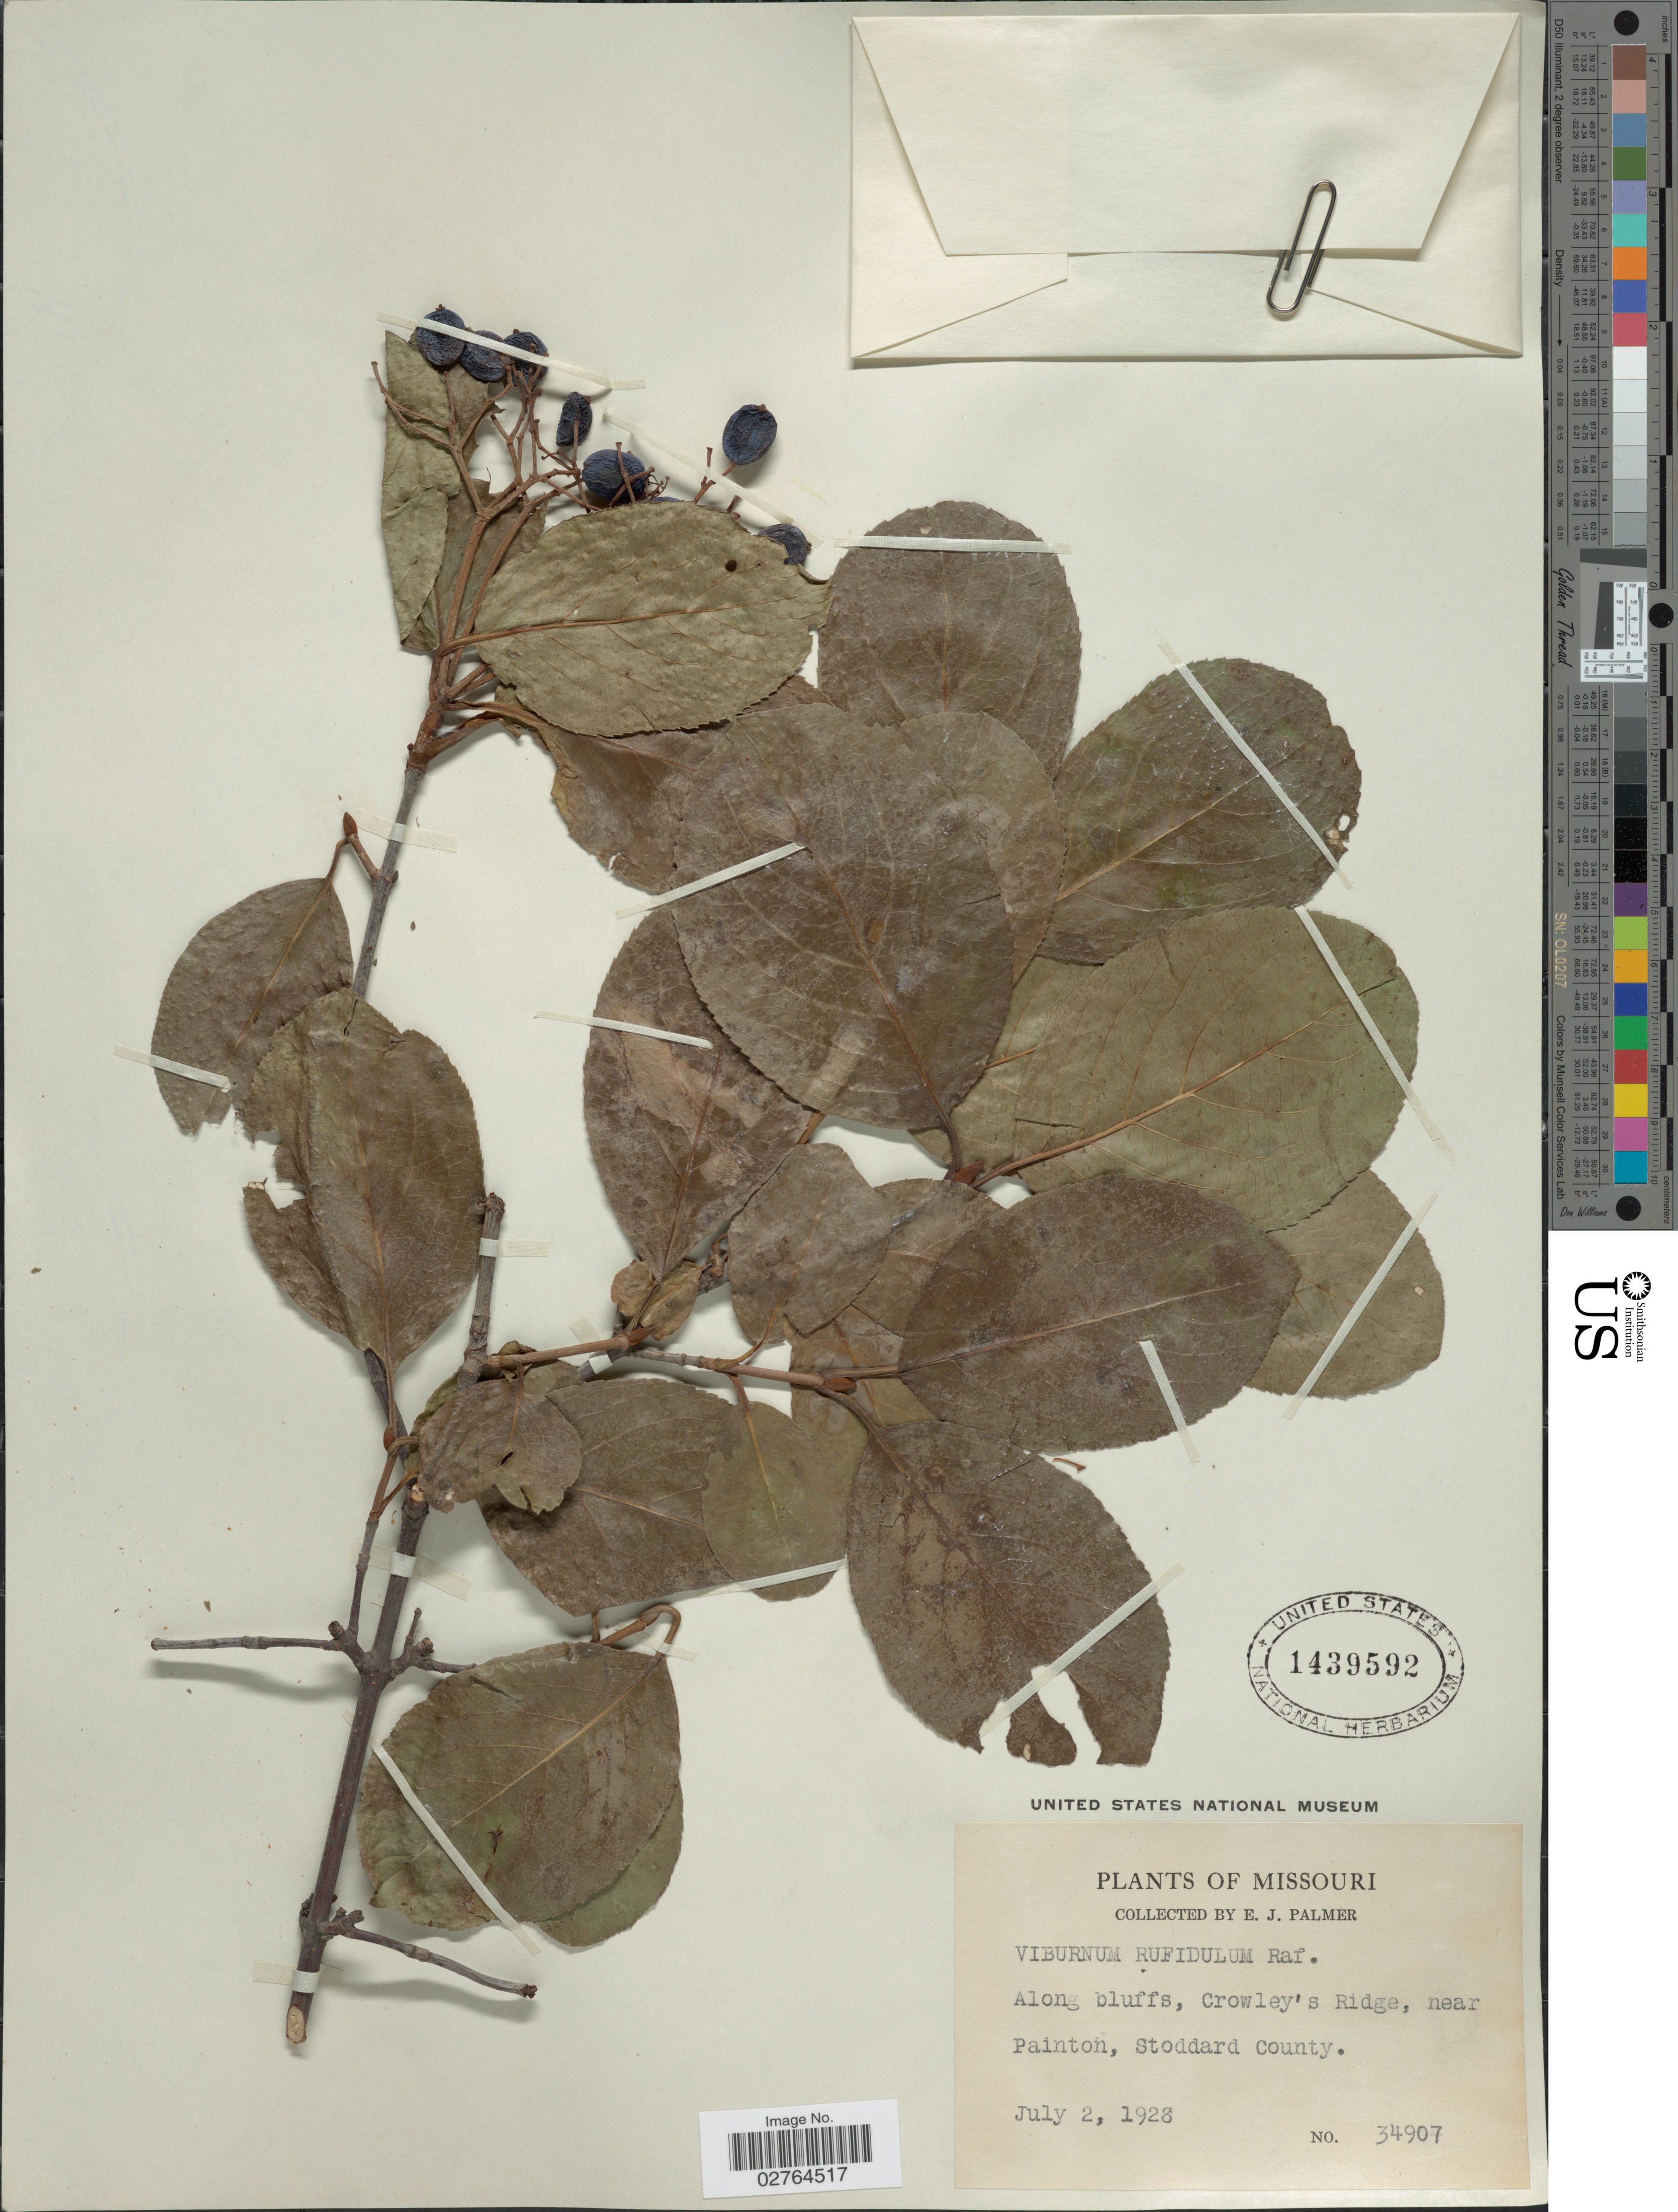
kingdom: Plantae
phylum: Tracheophyta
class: Magnoliopsida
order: Dipsacales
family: Viburnaceae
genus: Viburnum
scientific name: Viburnum rufidulum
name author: Raf.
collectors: E. J. Palmer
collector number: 34907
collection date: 1928-07-02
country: United States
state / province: Missouri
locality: Along bluffs, Crowley's Ridge, near Painton, Stoddard County.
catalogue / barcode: US 1439592